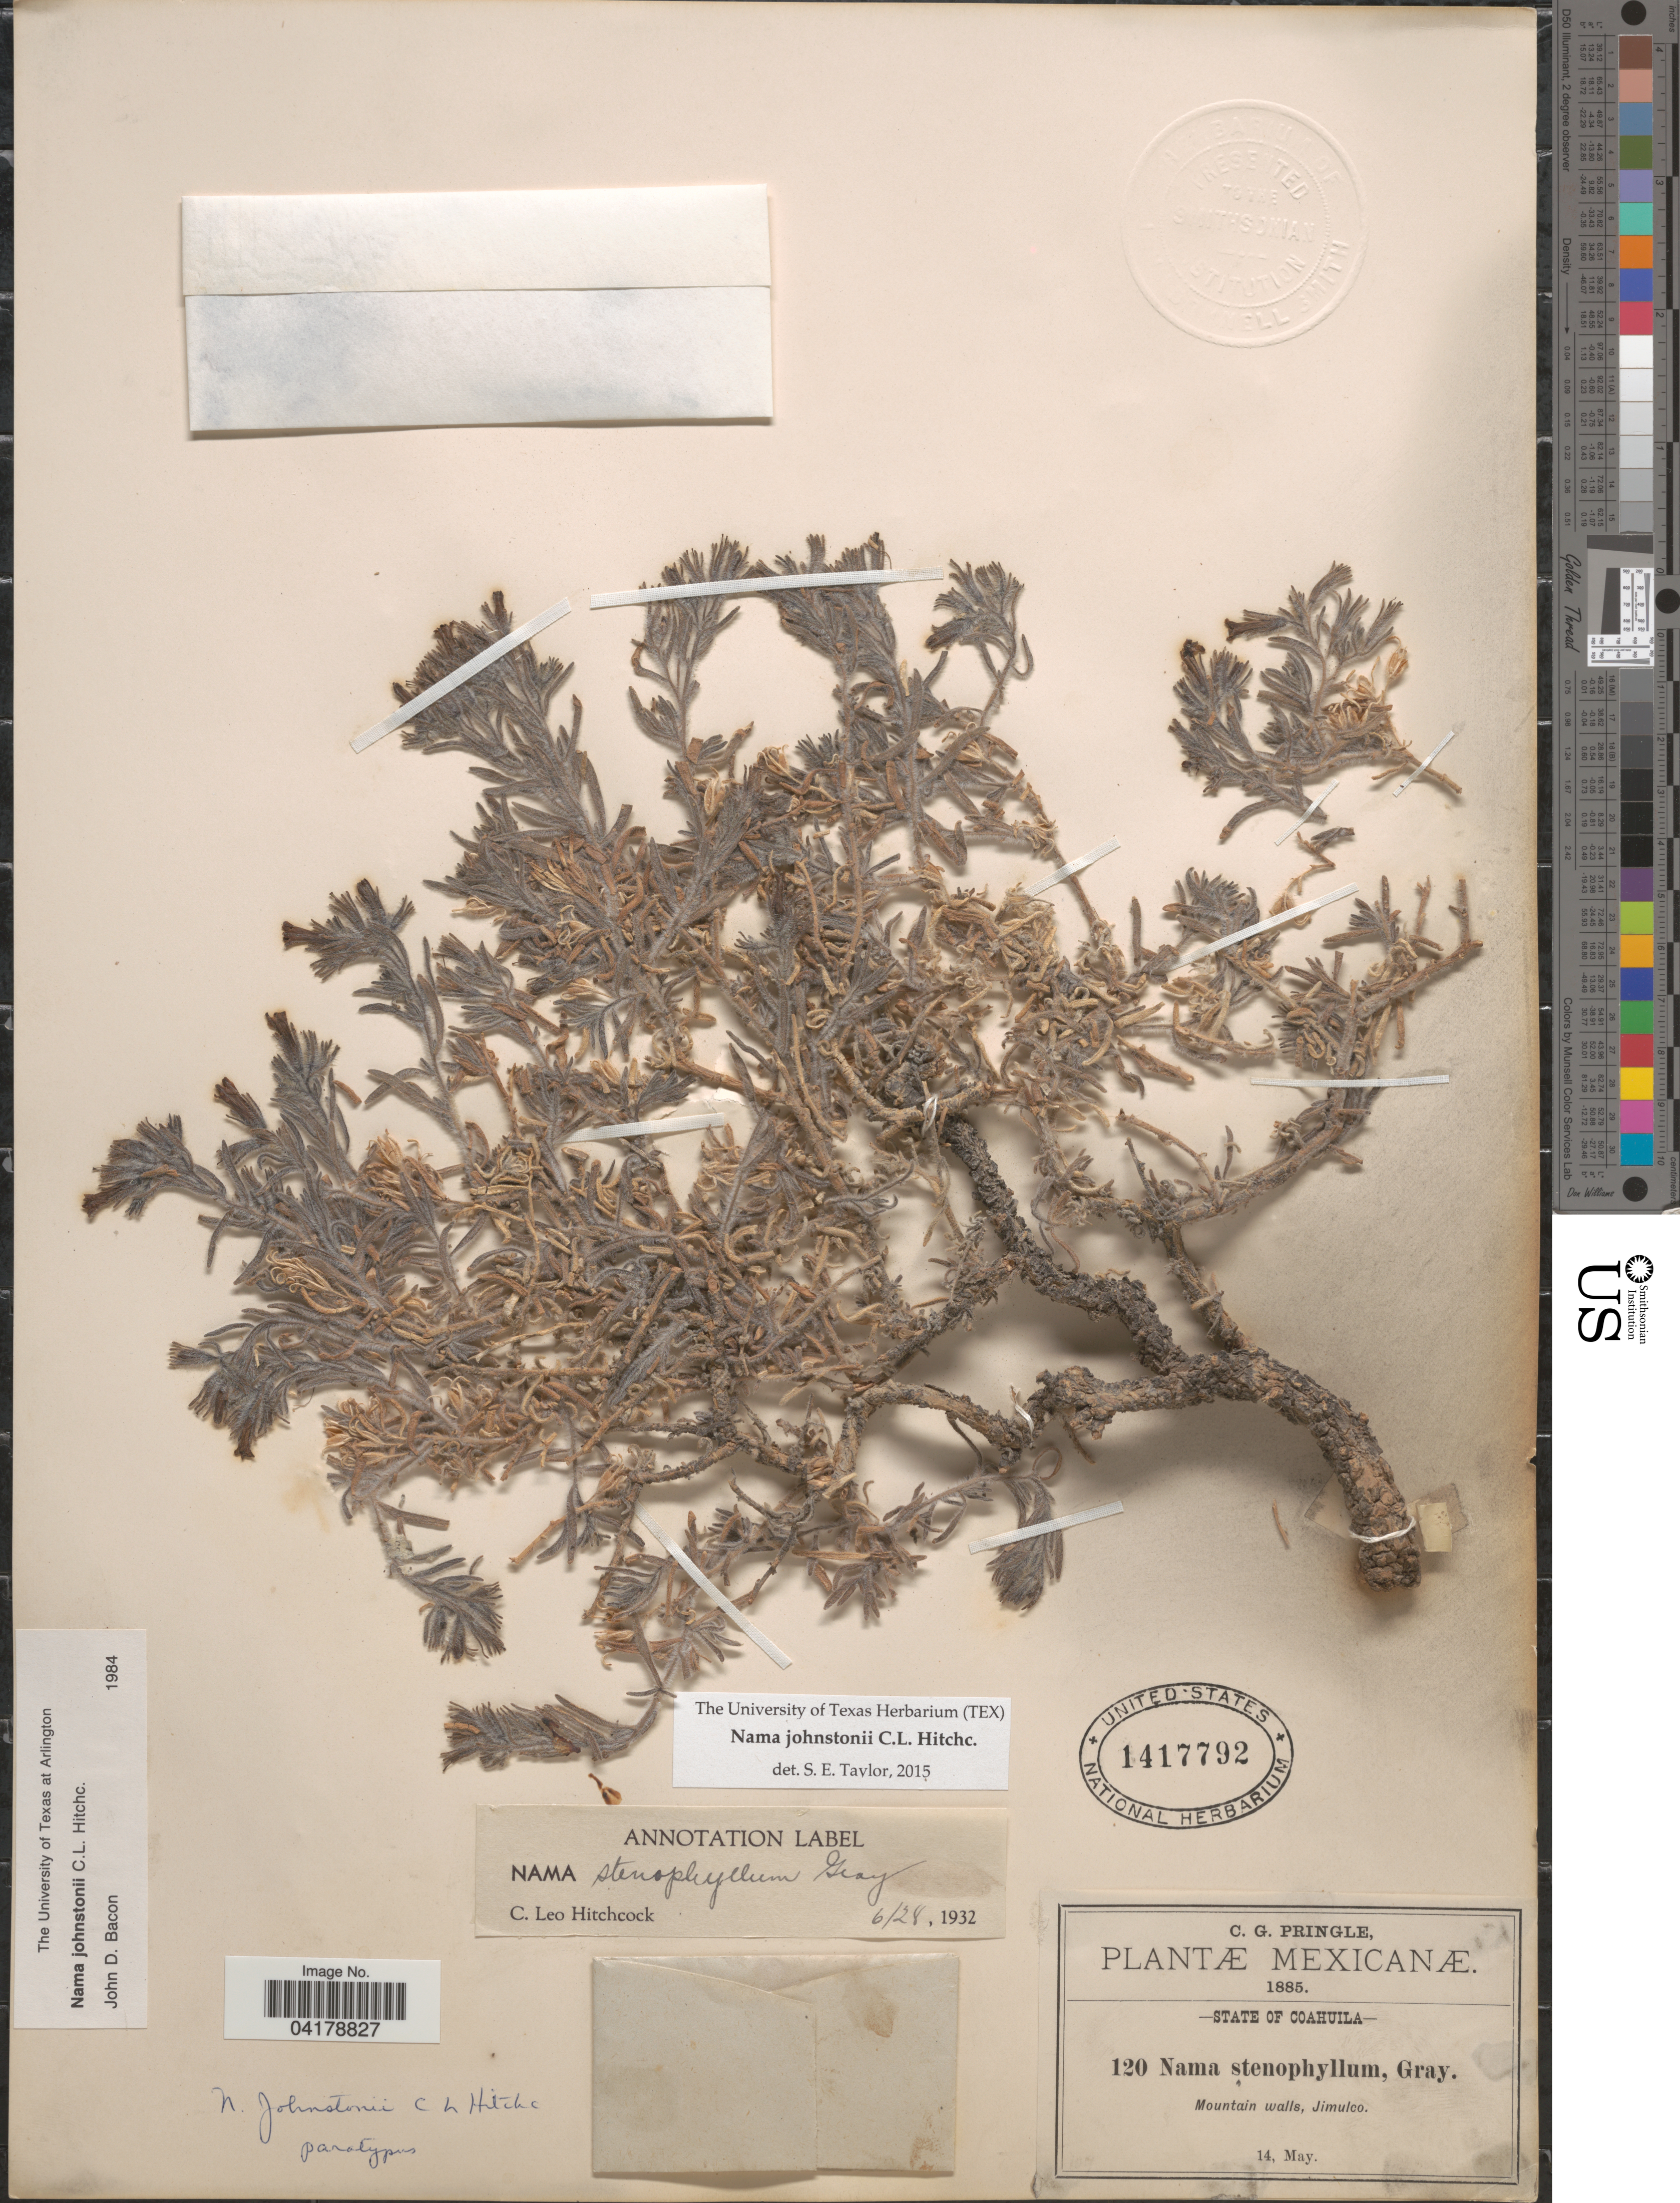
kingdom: Plantae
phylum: Tracheophyta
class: Magnoliopsida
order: Boraginales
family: Namaceae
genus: Nama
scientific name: Nama johnstonii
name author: C.L. Hitchc.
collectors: C. G. Pringle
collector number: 120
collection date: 1885-05-14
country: Mexico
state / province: Coahuila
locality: Mountain walls, Jimulco.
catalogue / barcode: US 1417792